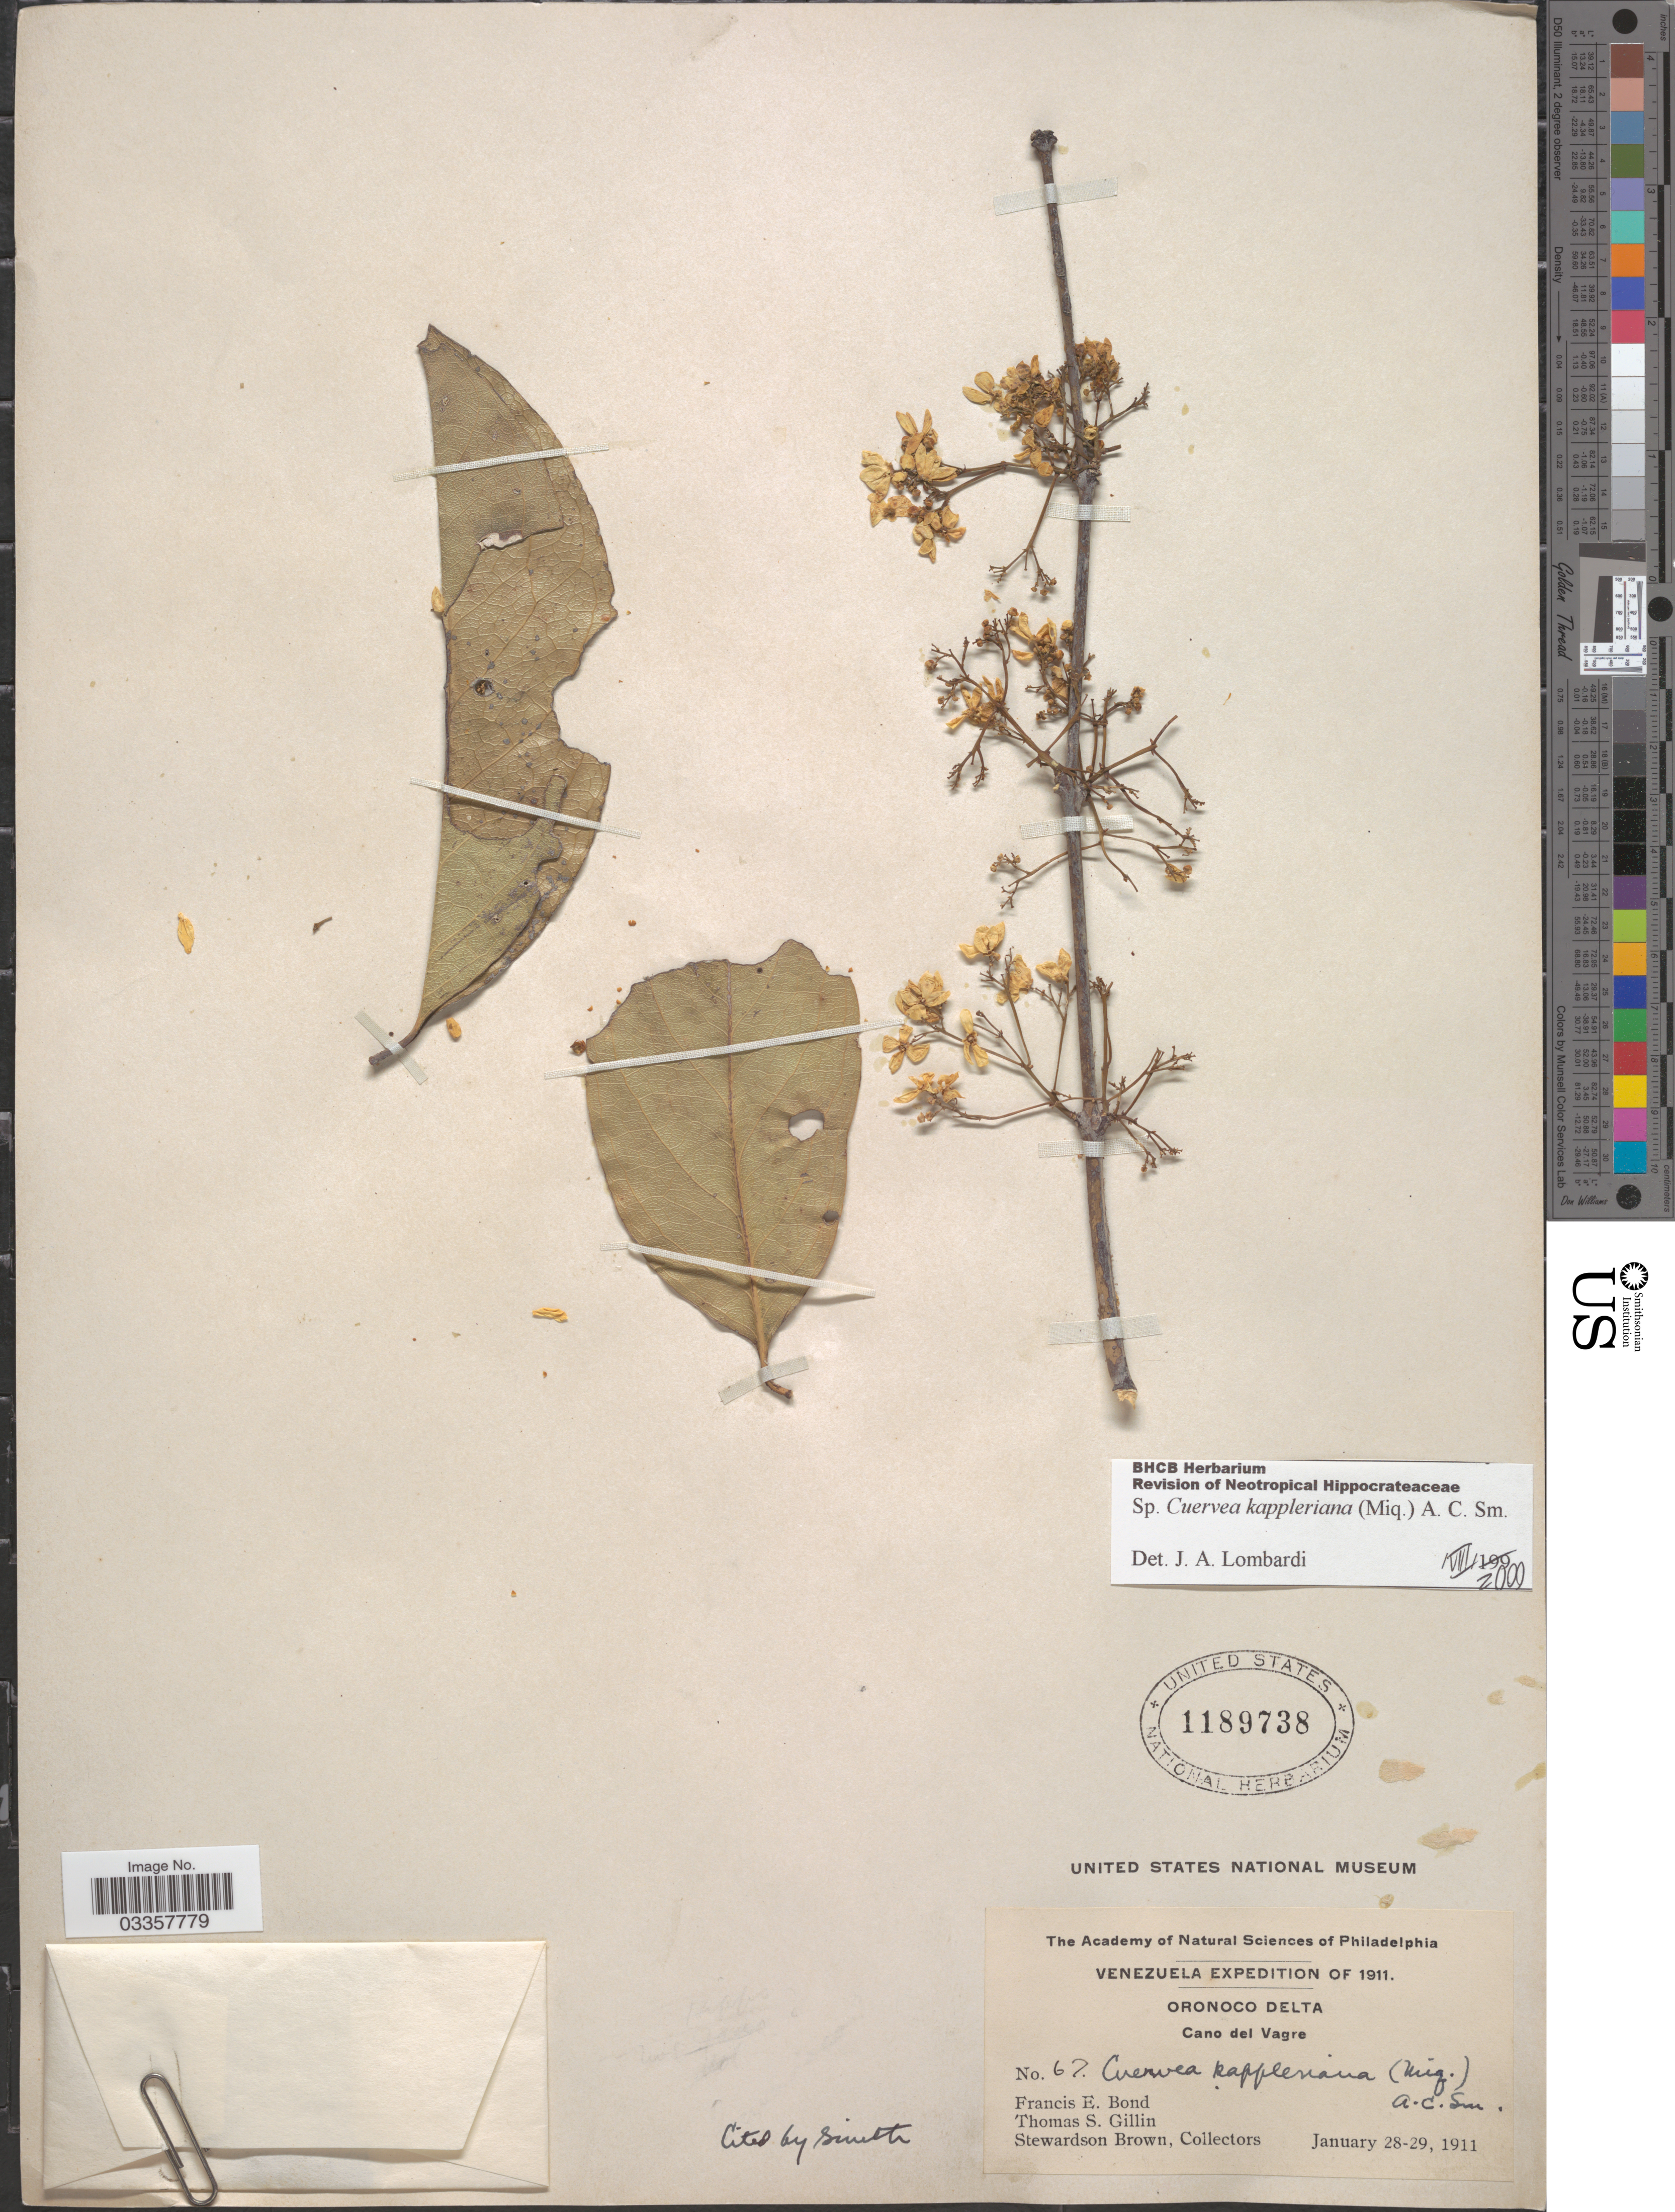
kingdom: Plantae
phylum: Tracheophyta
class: Magnoliopsida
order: Celastrales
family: Celastraceae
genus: Cuervea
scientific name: Cuervea kappleriana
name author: (Miq.) A.C. Sm.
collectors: F. Bond, T. Gillin & S. Brown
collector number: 67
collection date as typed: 28-29 January 1911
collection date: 1911-01-28/1911-01-29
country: Venezuela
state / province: Delta Amacuro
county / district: Pedernales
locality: Cano Vagre in the vicinity of Pedernales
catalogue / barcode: US 1189738